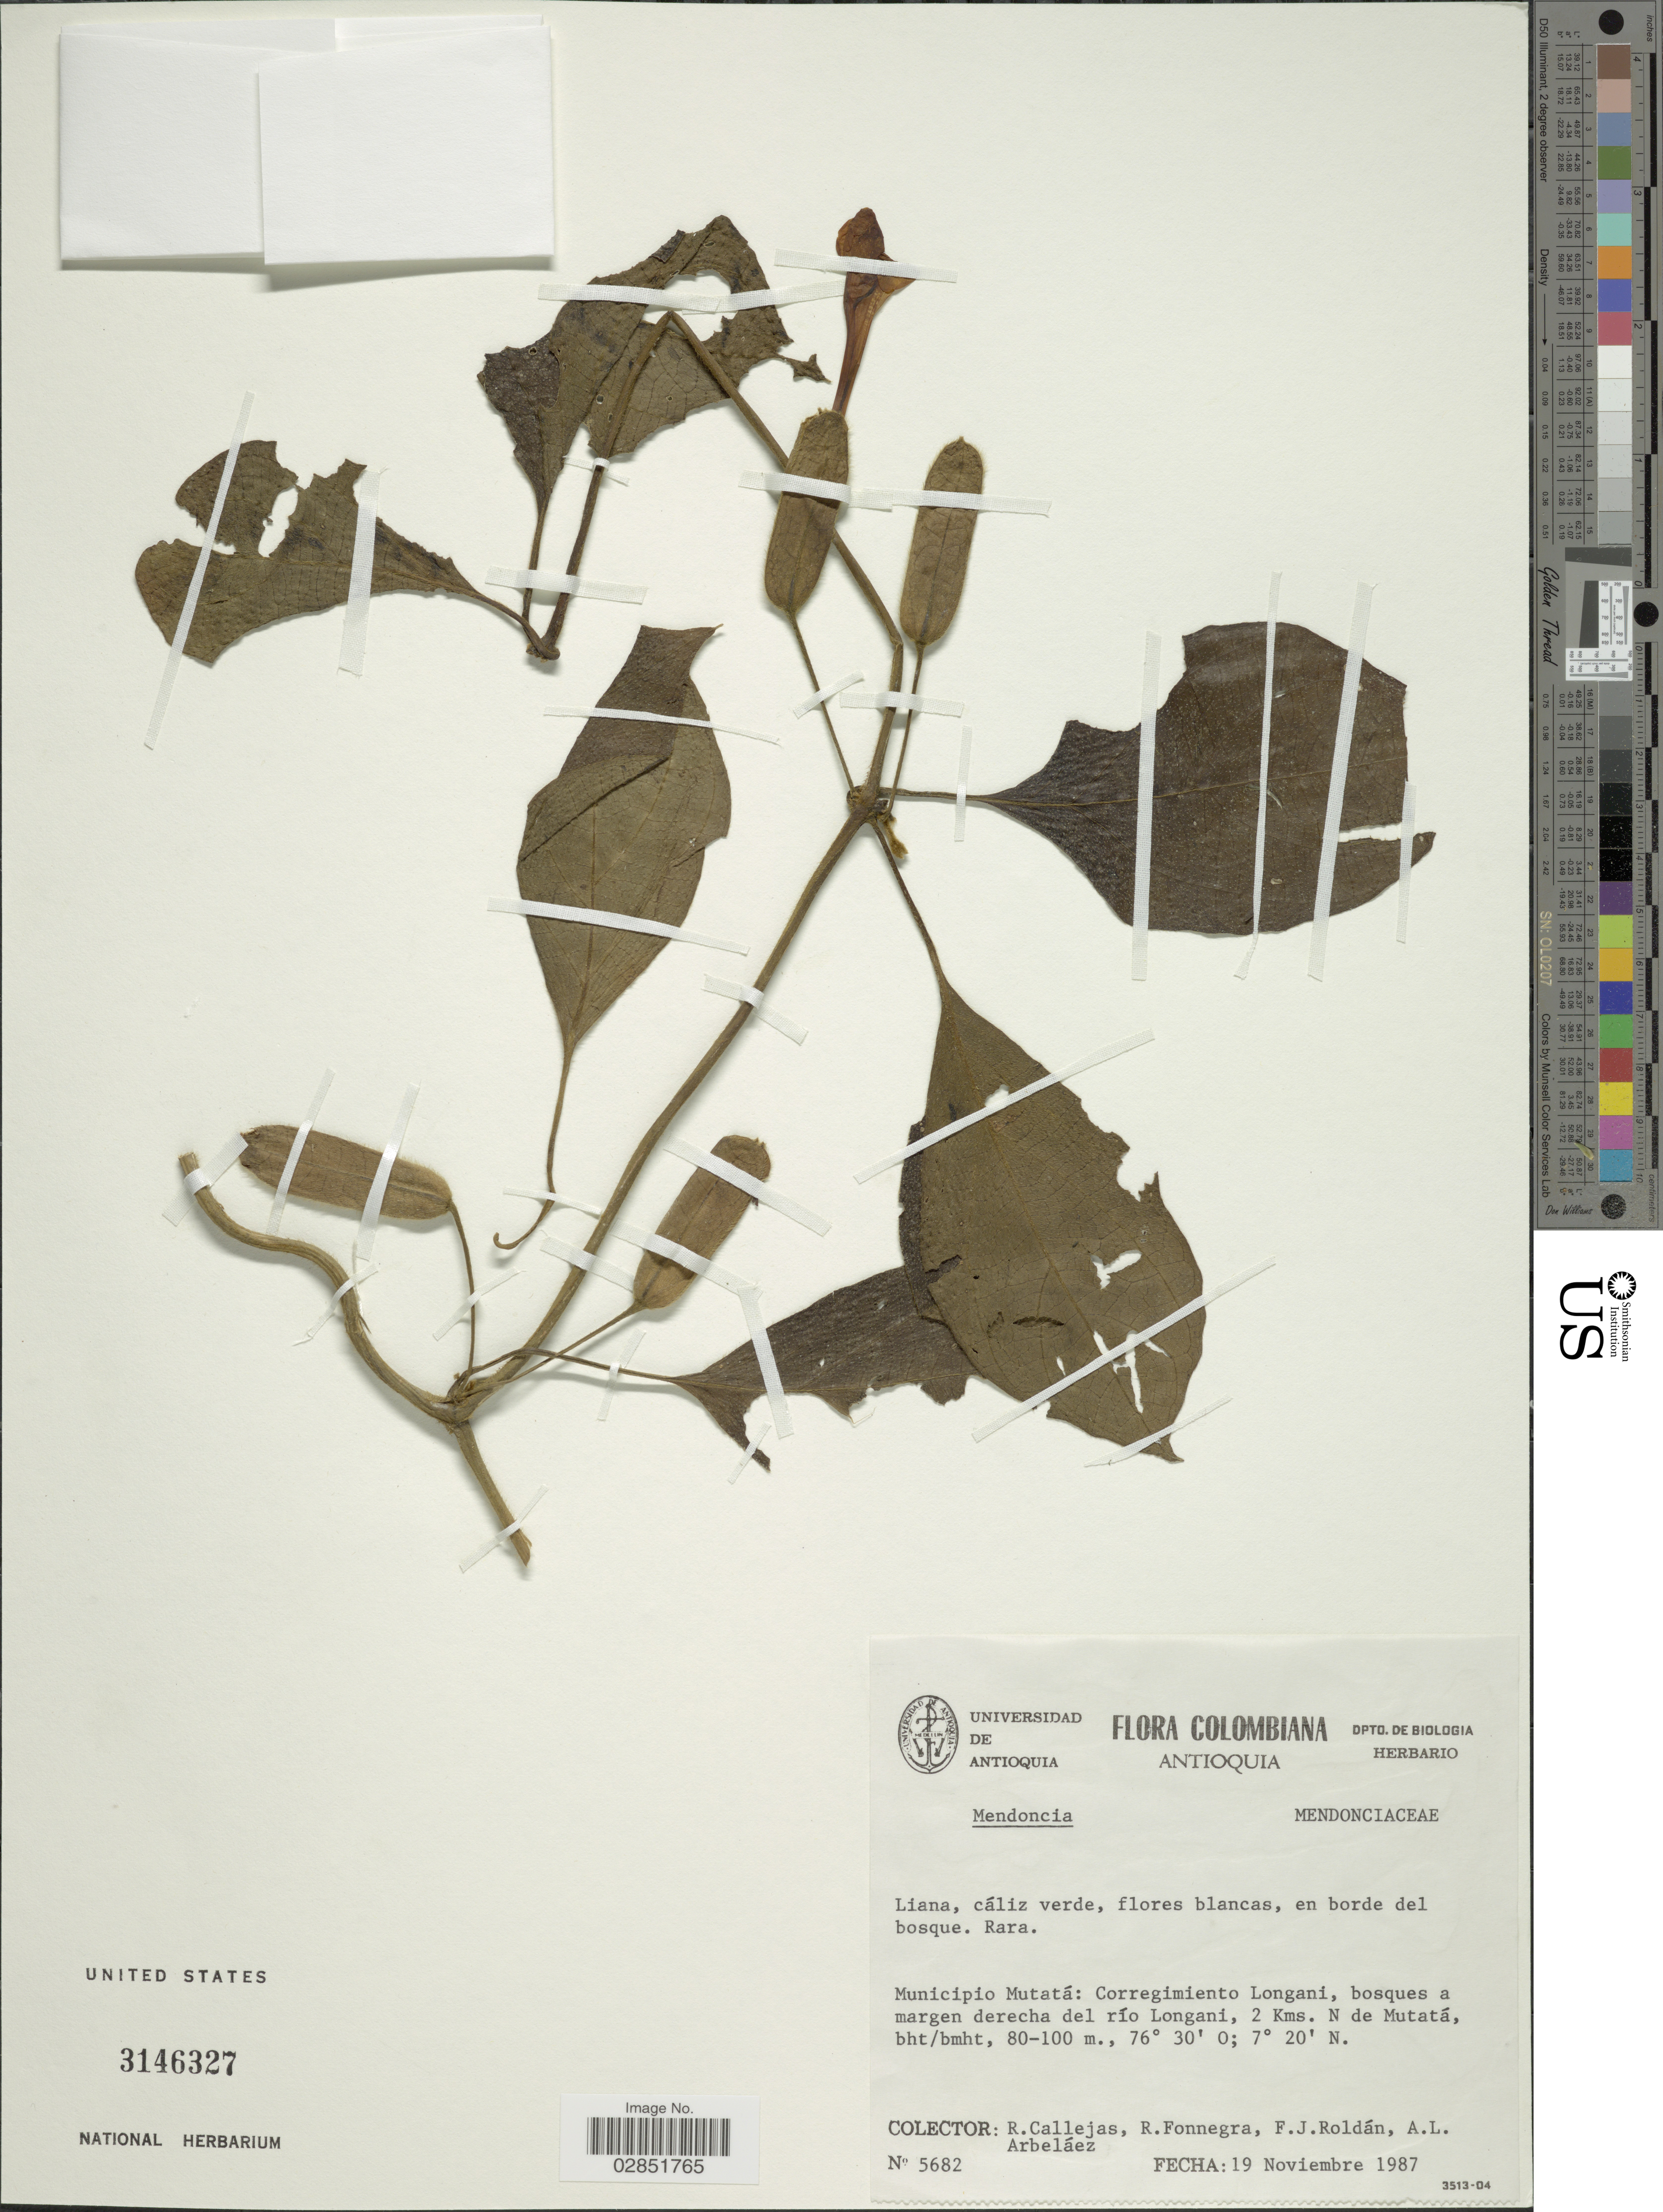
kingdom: Plantae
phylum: Tracheophyta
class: Magnoliopsida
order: Lamiales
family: Acanthaceae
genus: Mendoncia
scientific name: Mendoncia sp.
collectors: R. Callejas, R. Fonnegra, F. J. Roldán & A. Arbeláez Alvarez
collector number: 5682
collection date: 1987-11-19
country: Colombia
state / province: Antioquia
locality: Municipio Mutatá: Corregimiento Longani, bosques a margen derecha del río Longani, 2 Kms. N de Mutatá.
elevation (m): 80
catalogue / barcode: US 3146327